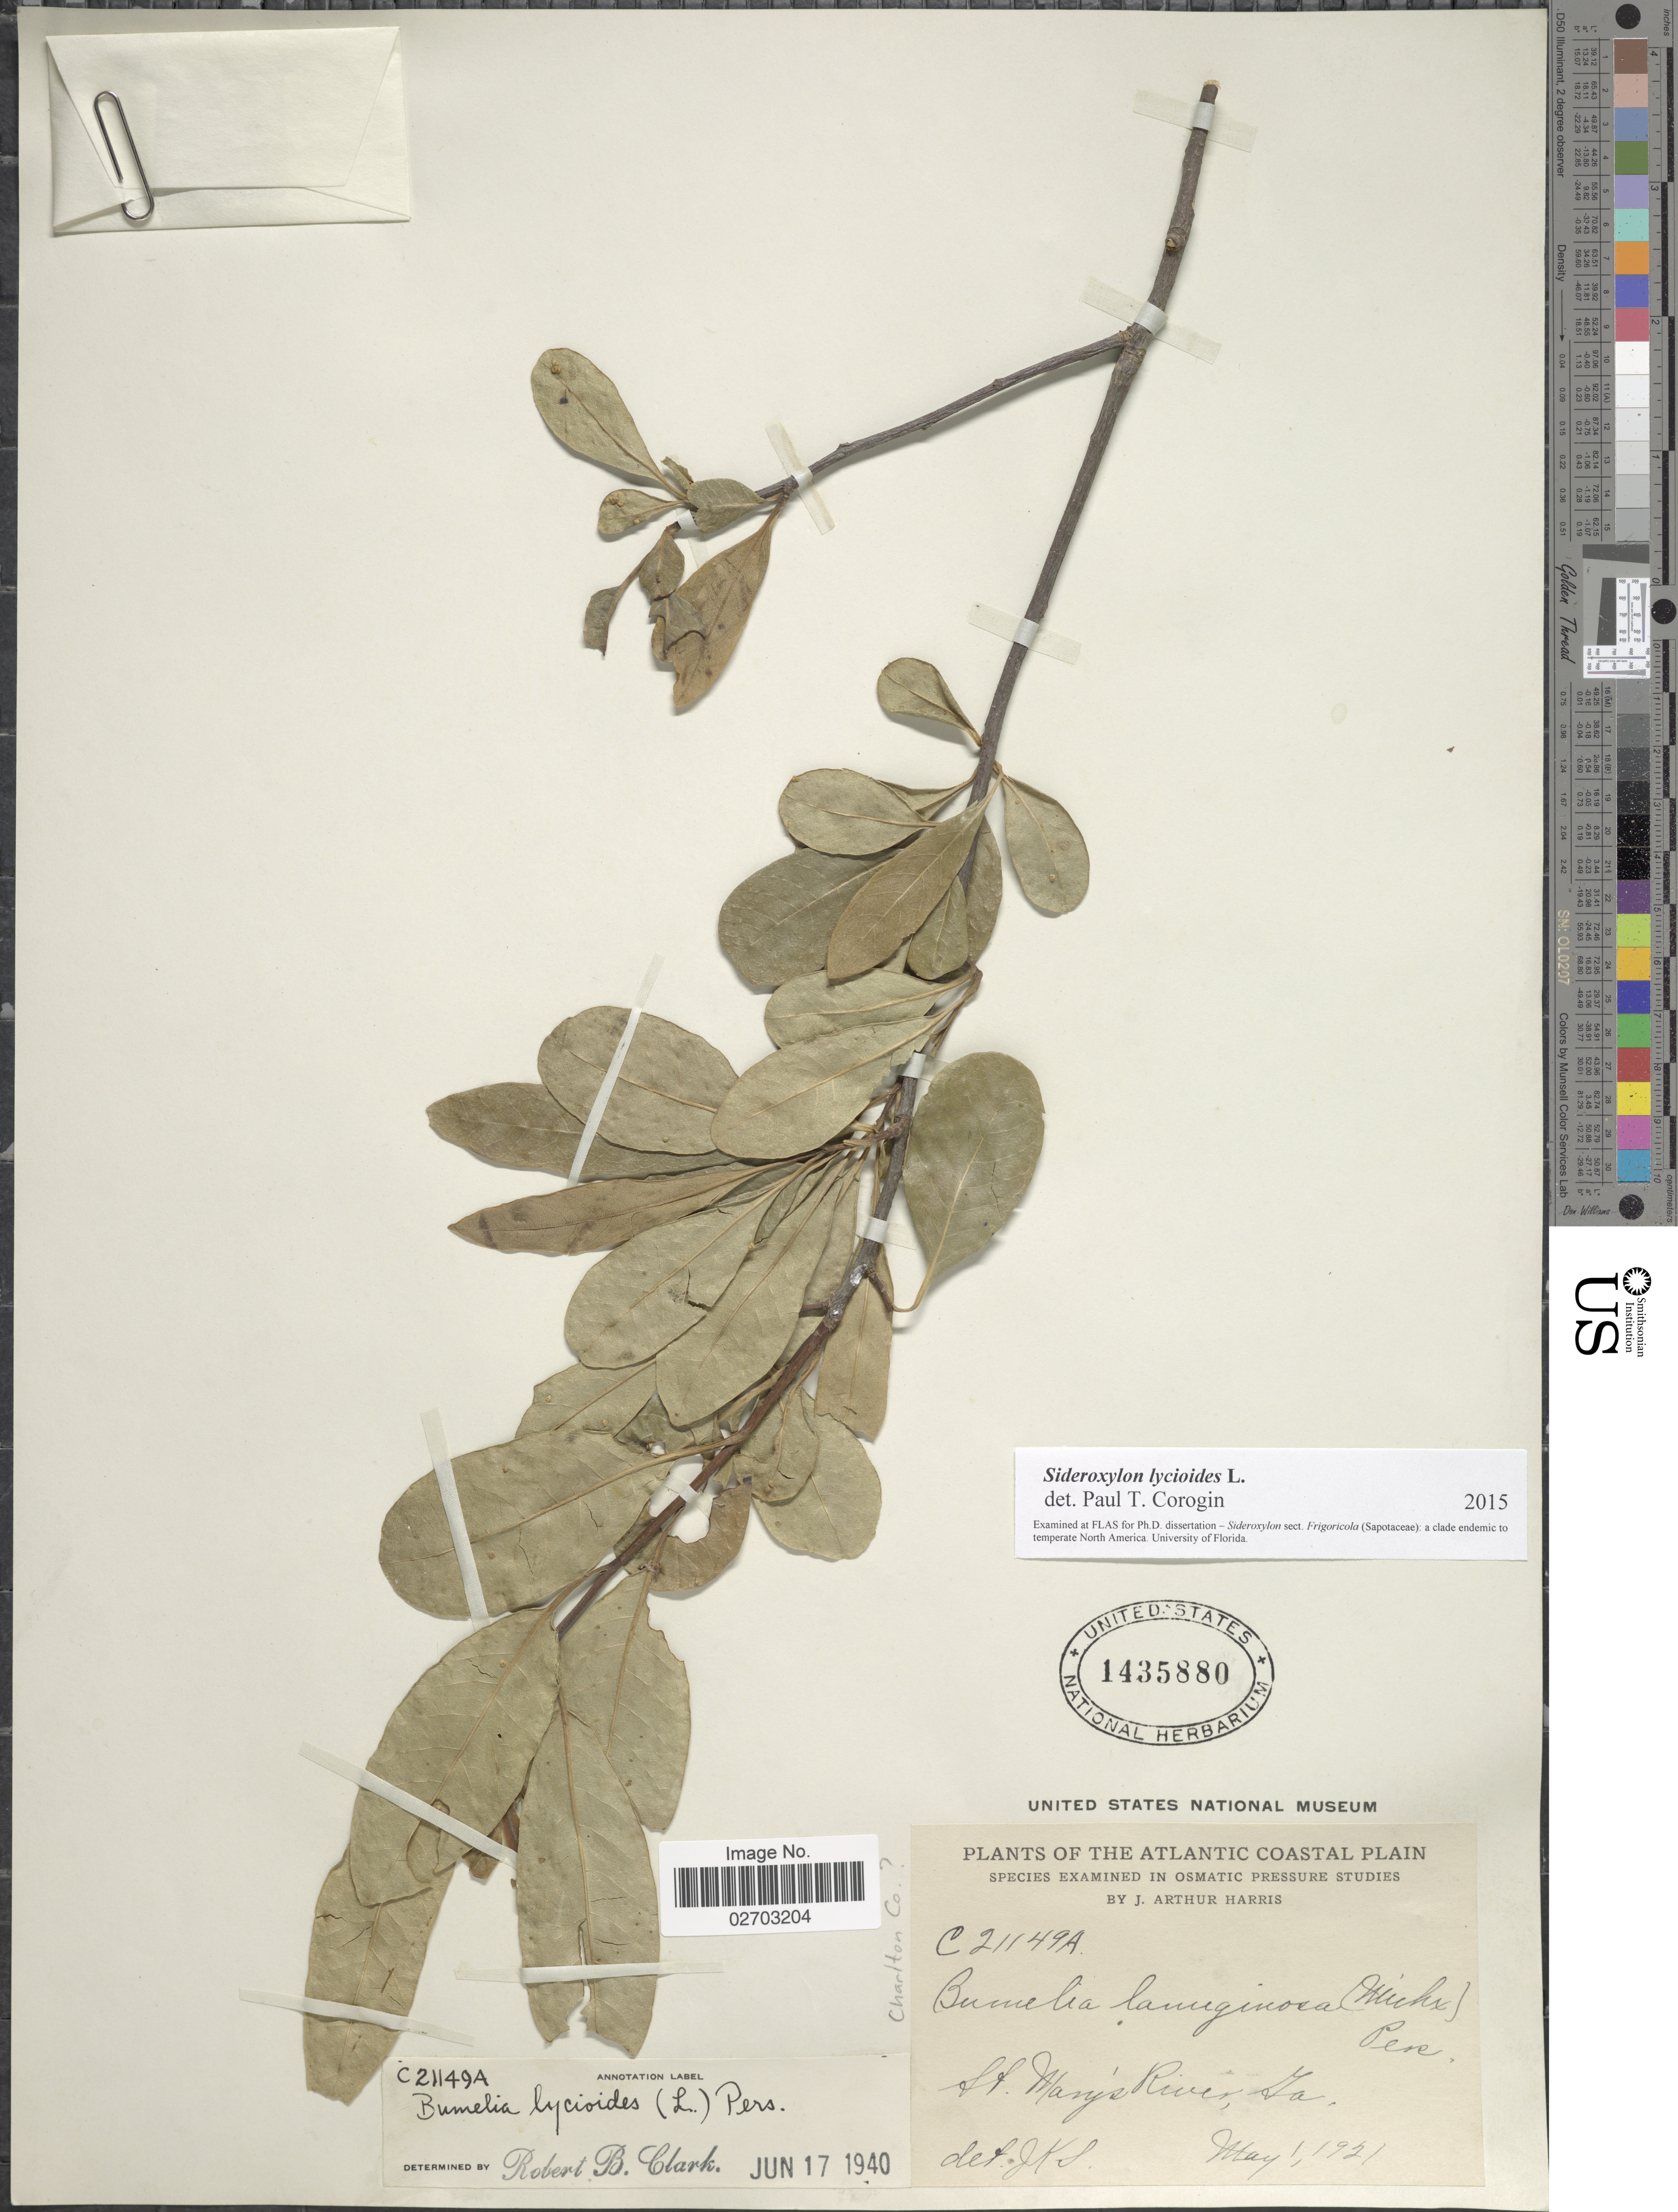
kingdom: Plantae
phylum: Tracheophyta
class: Magnoliopsida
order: Ericales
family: Sapotaceae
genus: Sideroxylon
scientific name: Sideroxylon lycioides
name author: L.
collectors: J. A. Harris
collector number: C21149A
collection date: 1921-05-01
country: United States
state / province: Georgia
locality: Atlantic Coastal Plain, St. Mary's River, Charlton Co. [unsure placement]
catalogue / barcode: US 1435880